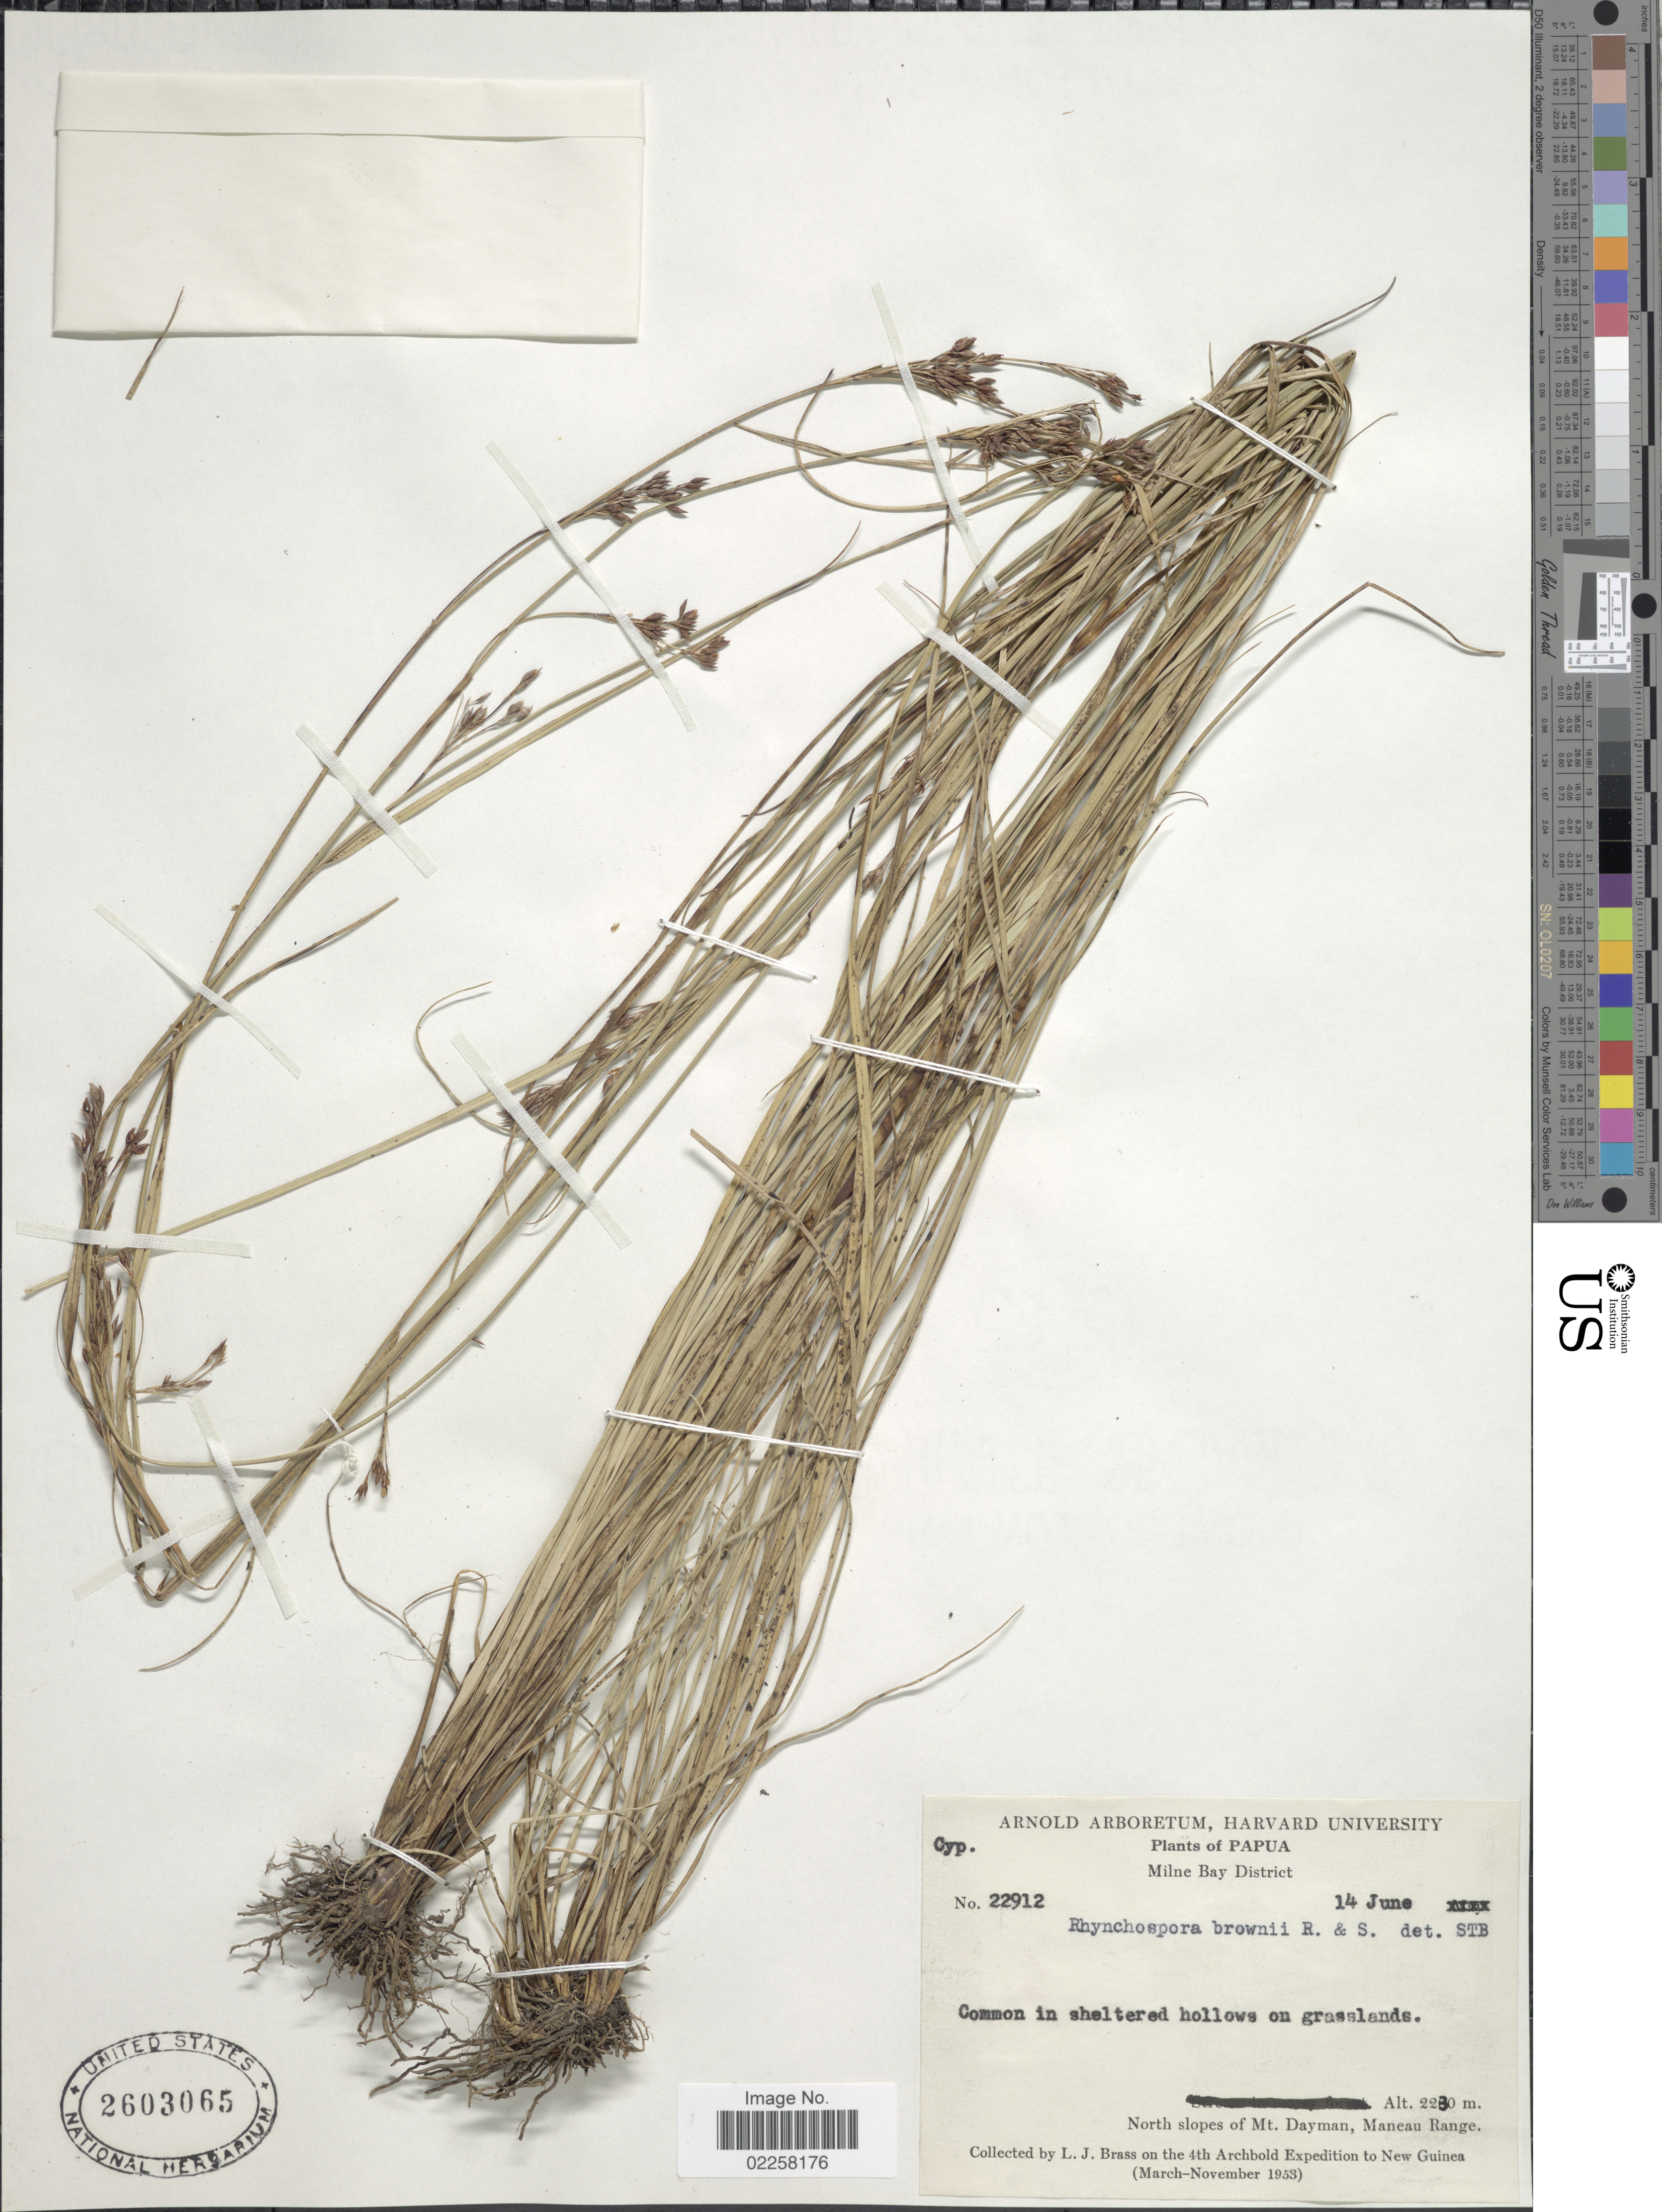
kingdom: Plantae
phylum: Tracheophyta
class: Liliopsida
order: Poales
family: Cyperaceae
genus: Rhynchospora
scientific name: Rhynchospora brownii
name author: Roem. & Schult.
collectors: L. J. Brass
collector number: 22912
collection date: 1953-06-14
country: Papua New Guinea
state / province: Milne Bay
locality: Milne Bay District. North slopes of Mt. Dayman, Mancau Range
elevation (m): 2230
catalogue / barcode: US 2603065